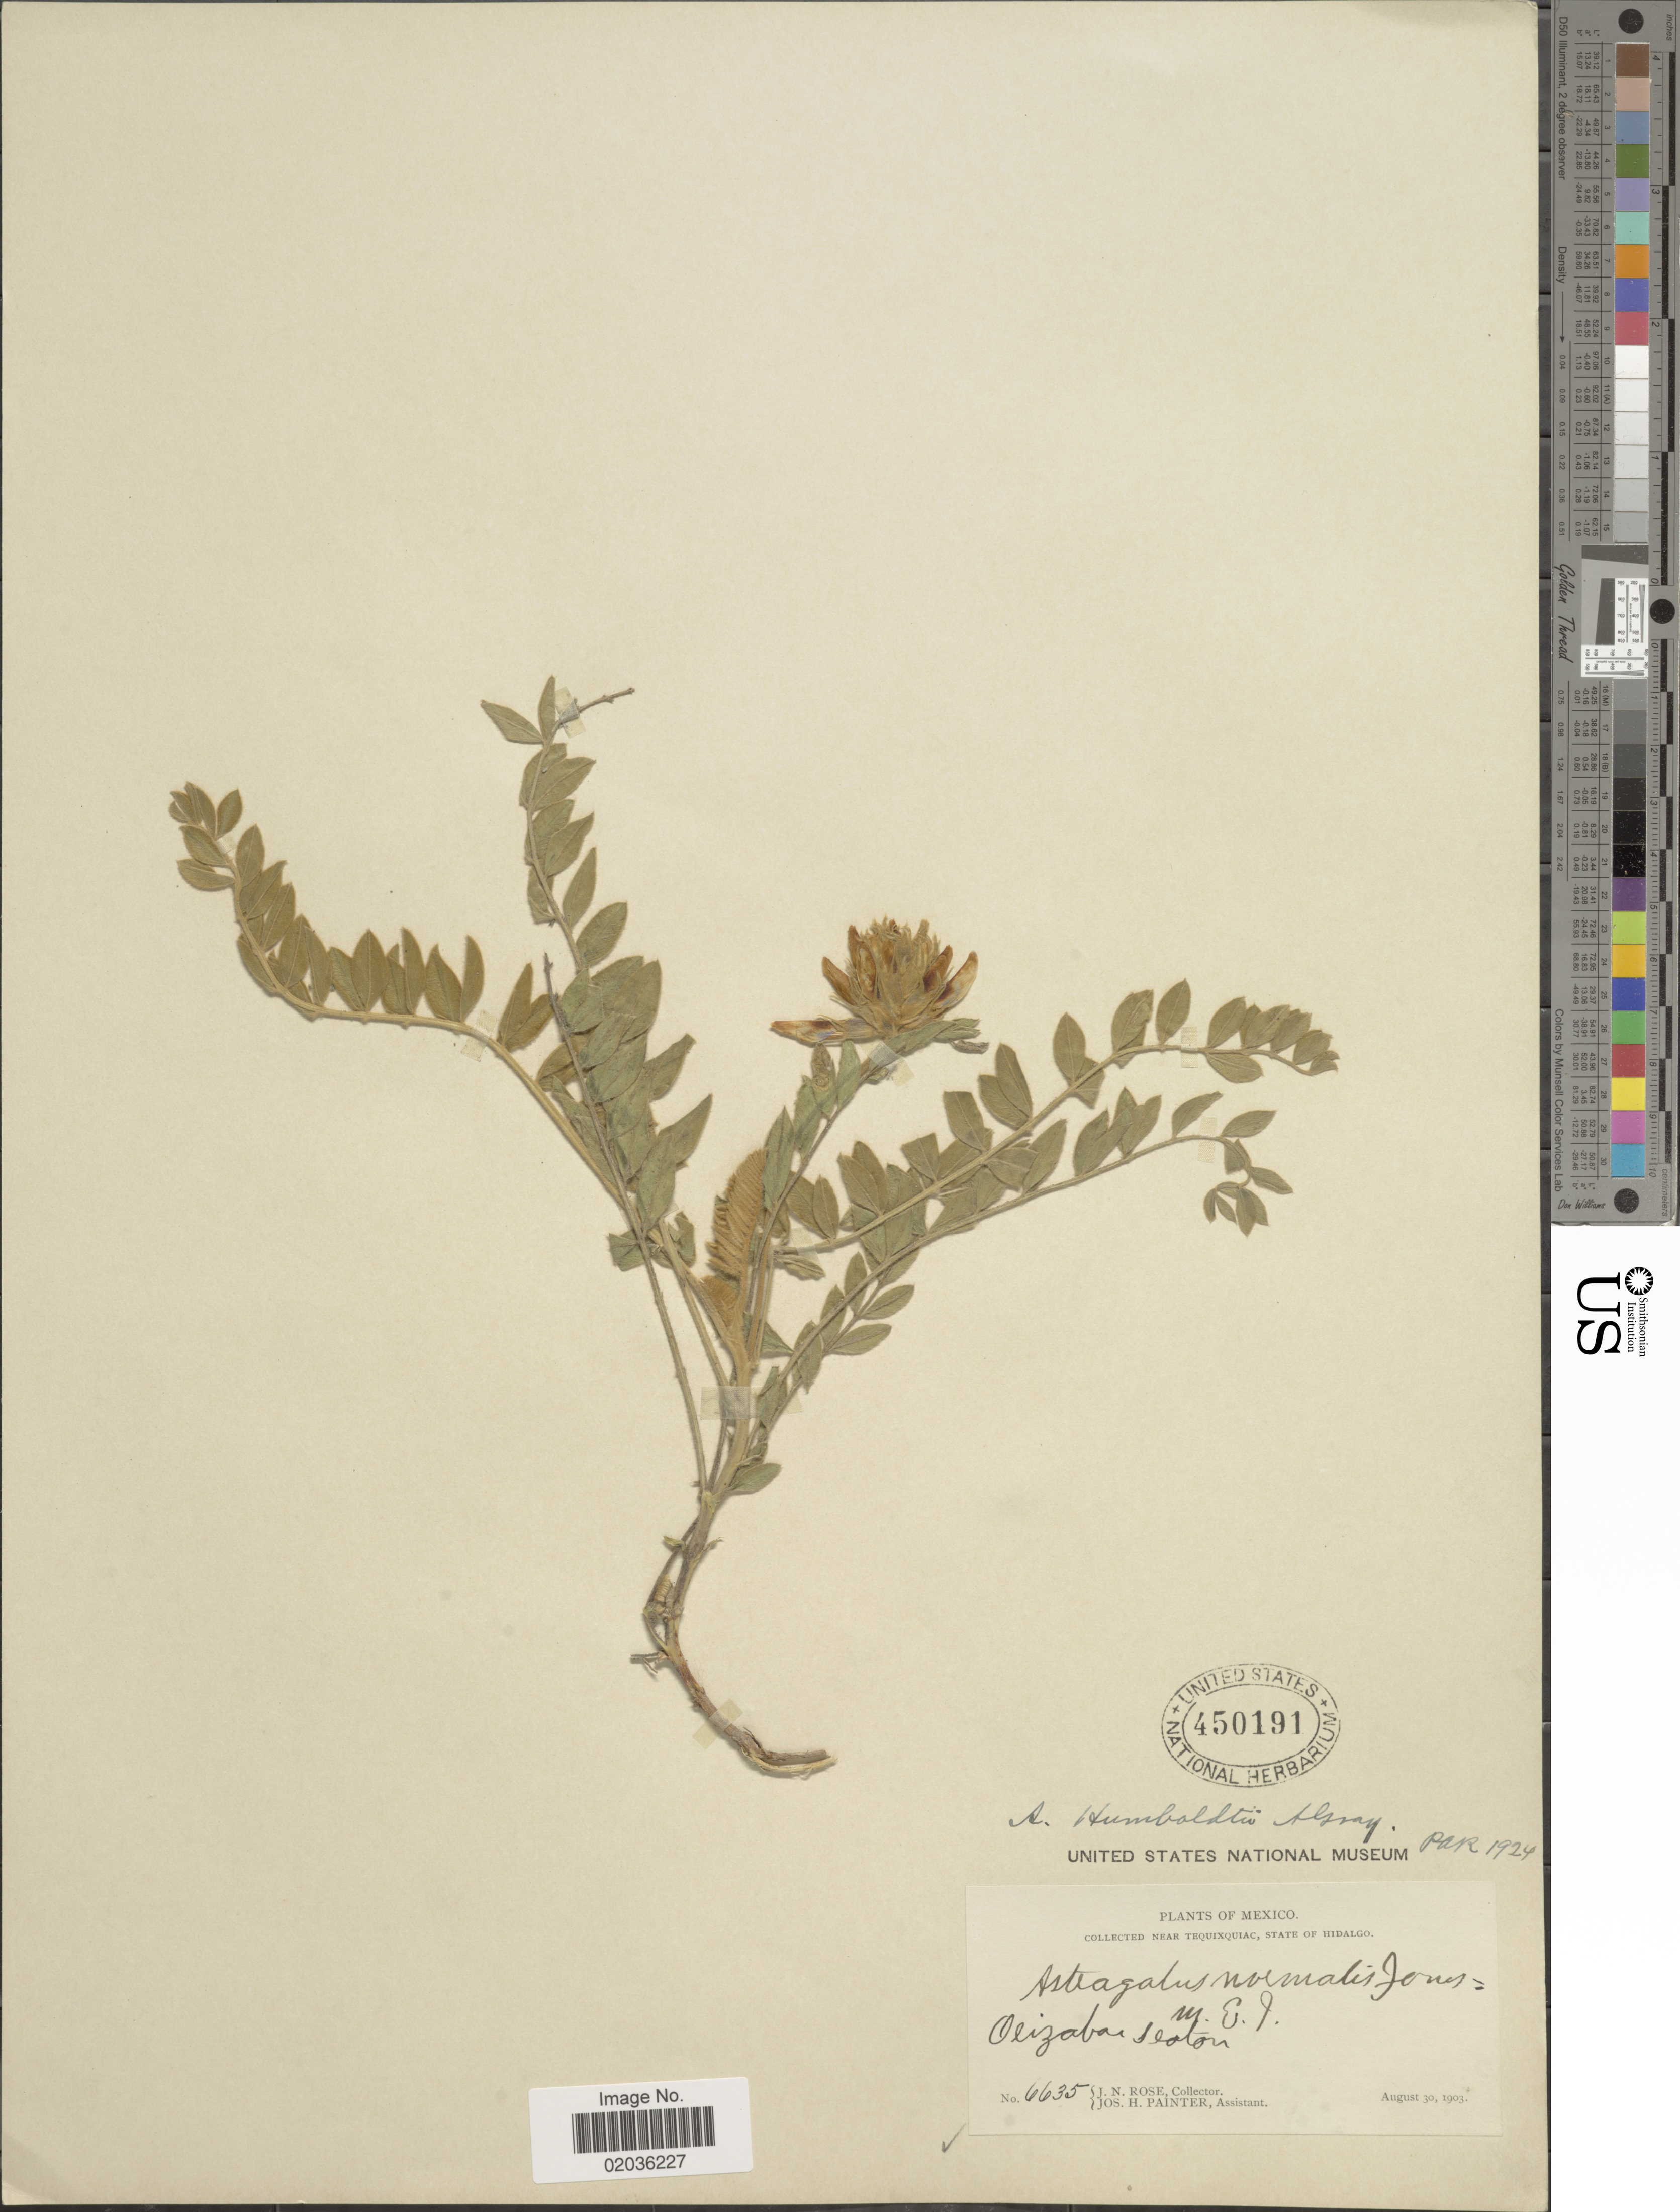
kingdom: Plantae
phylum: Tracheophyta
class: Magnoliopsida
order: Fabales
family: Fabaceae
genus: Astragalus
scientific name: Astragalus mollissimus var. irolanus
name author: (M.E. Jones) Barneby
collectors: J. N. Rose & J. H. Painter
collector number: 6635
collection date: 1903-08-30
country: Mexico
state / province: Hidalgo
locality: Near Tequixquiac, Orizaba [illegible text]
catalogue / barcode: US 450191